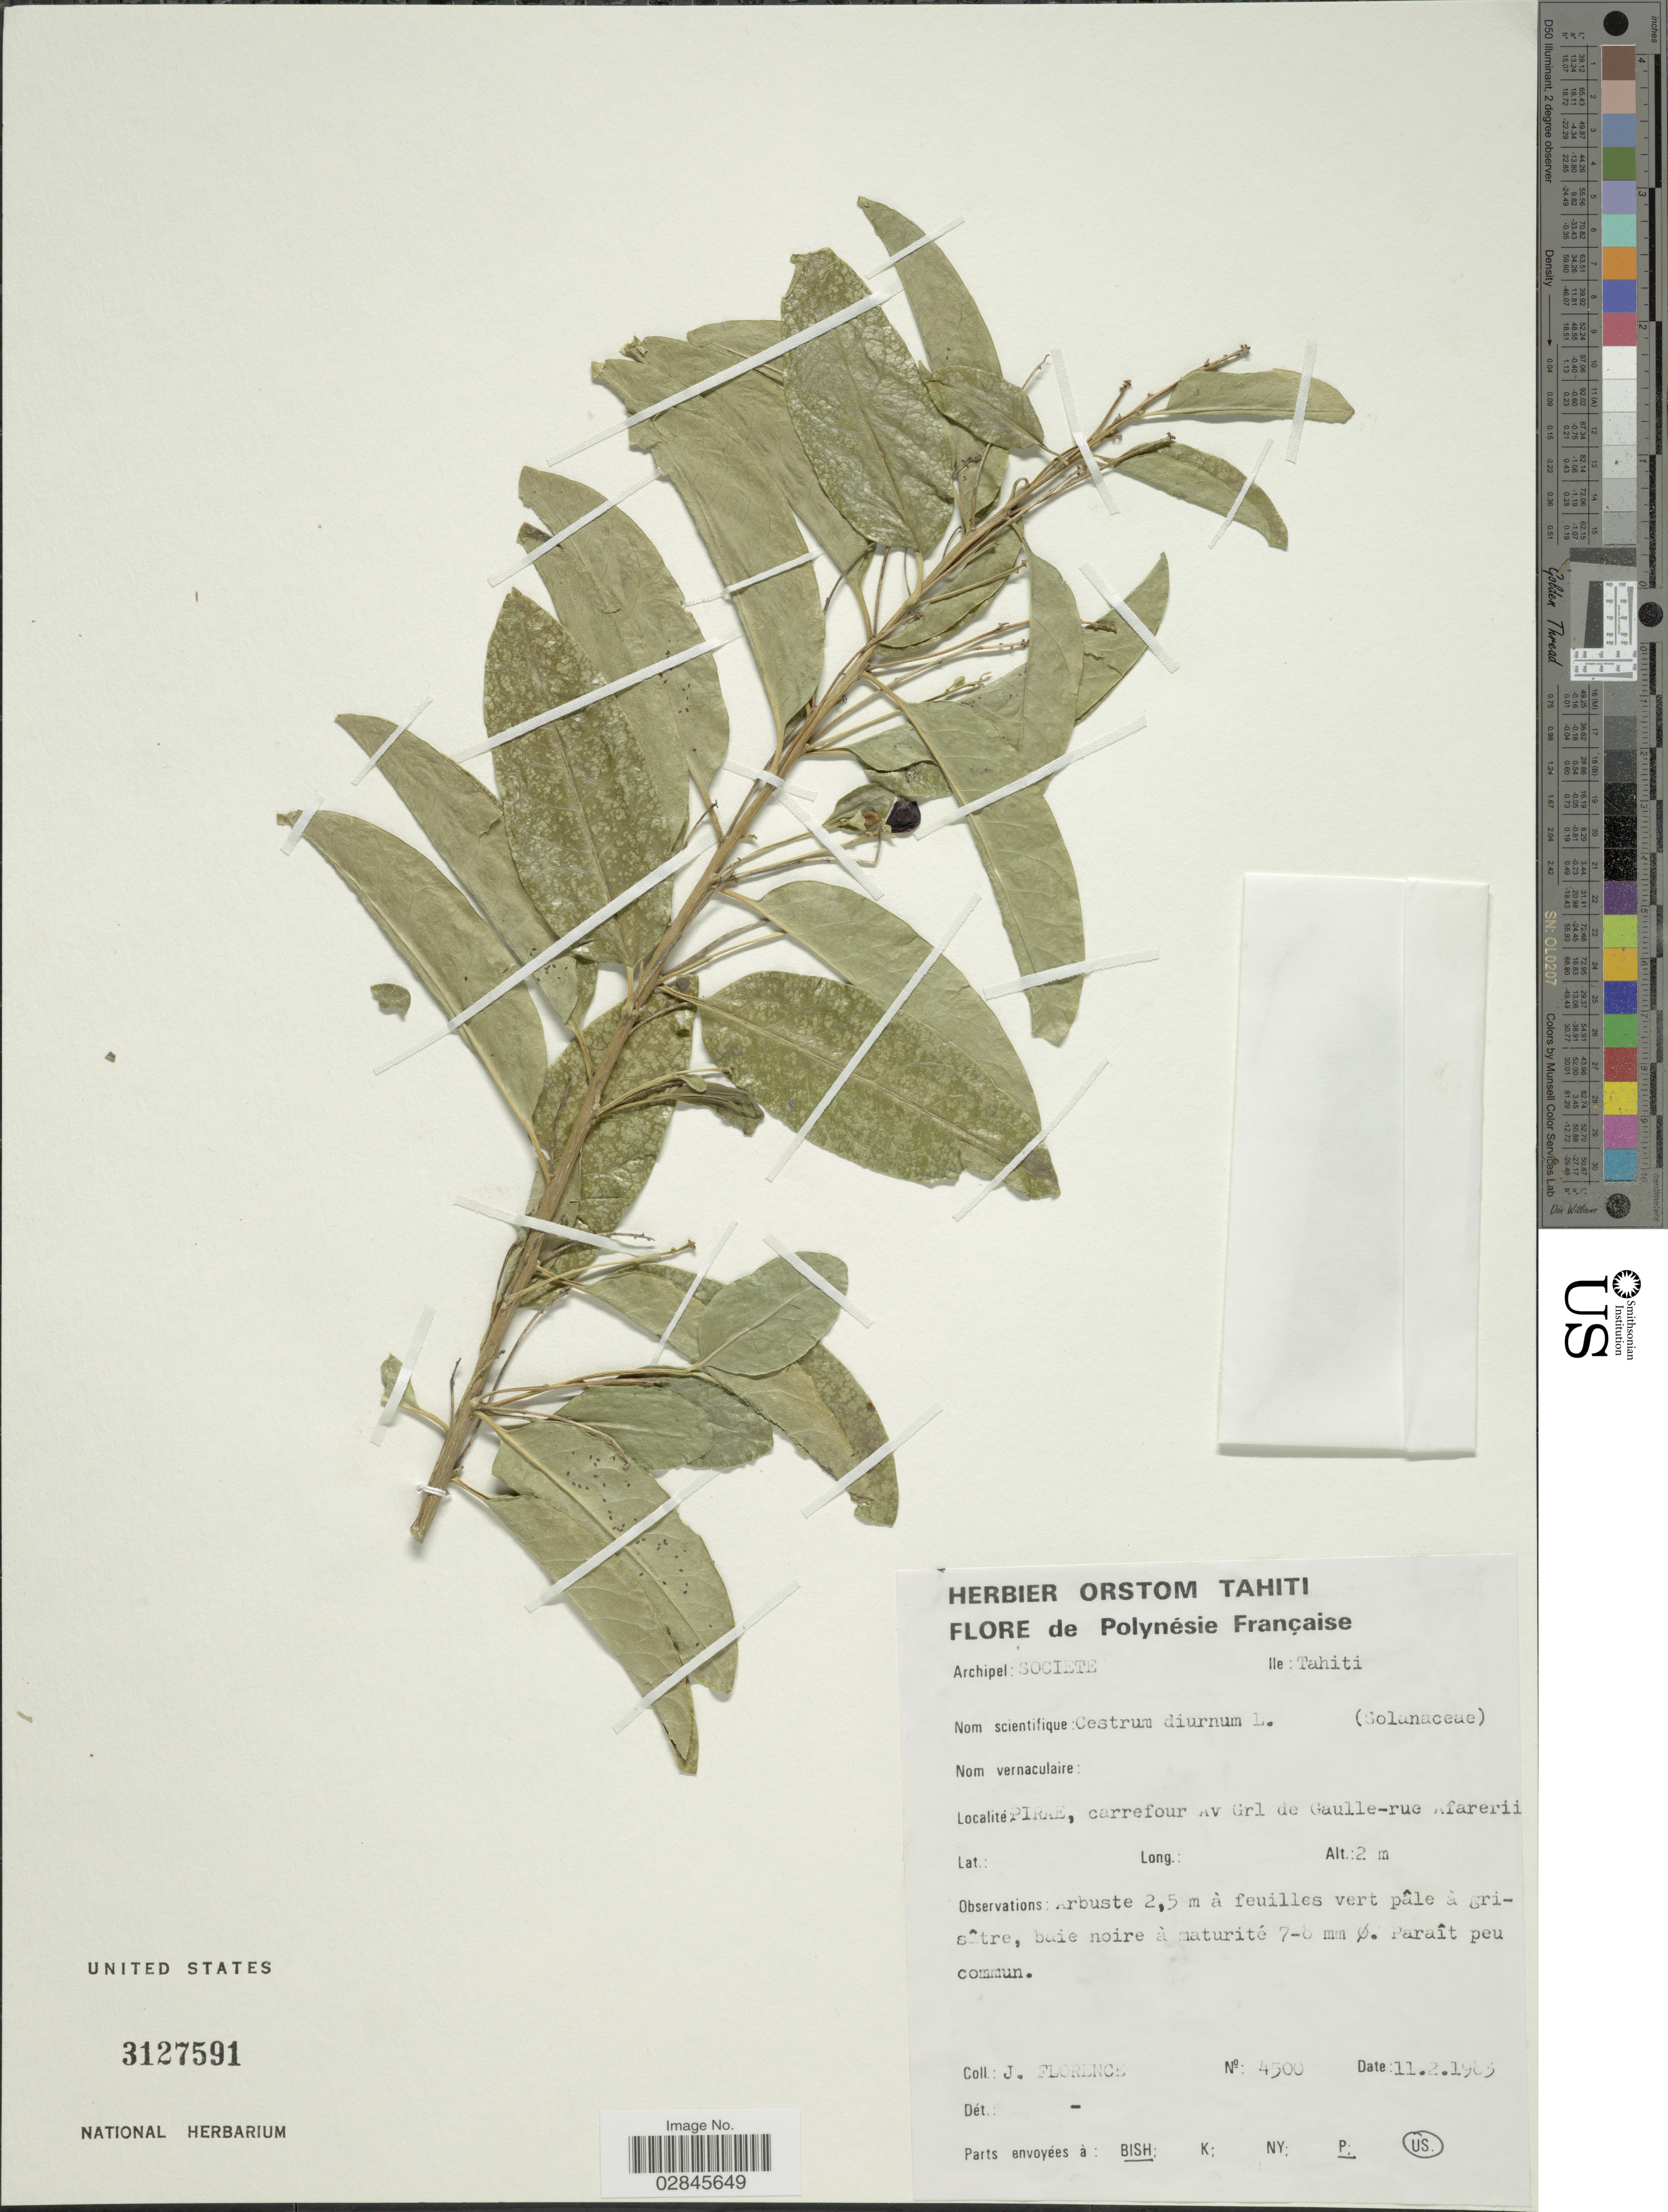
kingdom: Plantae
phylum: Tracheophyta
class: Magnoliopsida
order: Solanales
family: Solanaceae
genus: Cestrum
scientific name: Cestrum diurnum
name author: L.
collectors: J. Florence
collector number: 4500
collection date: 1983-02-11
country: French Polynesia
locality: Polynésie Française. Archipel: Societe. Ile: Tahiti. Pirae, carrefour Av Grl de Gaulle-rue Afarerii.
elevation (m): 2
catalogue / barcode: US 3127591